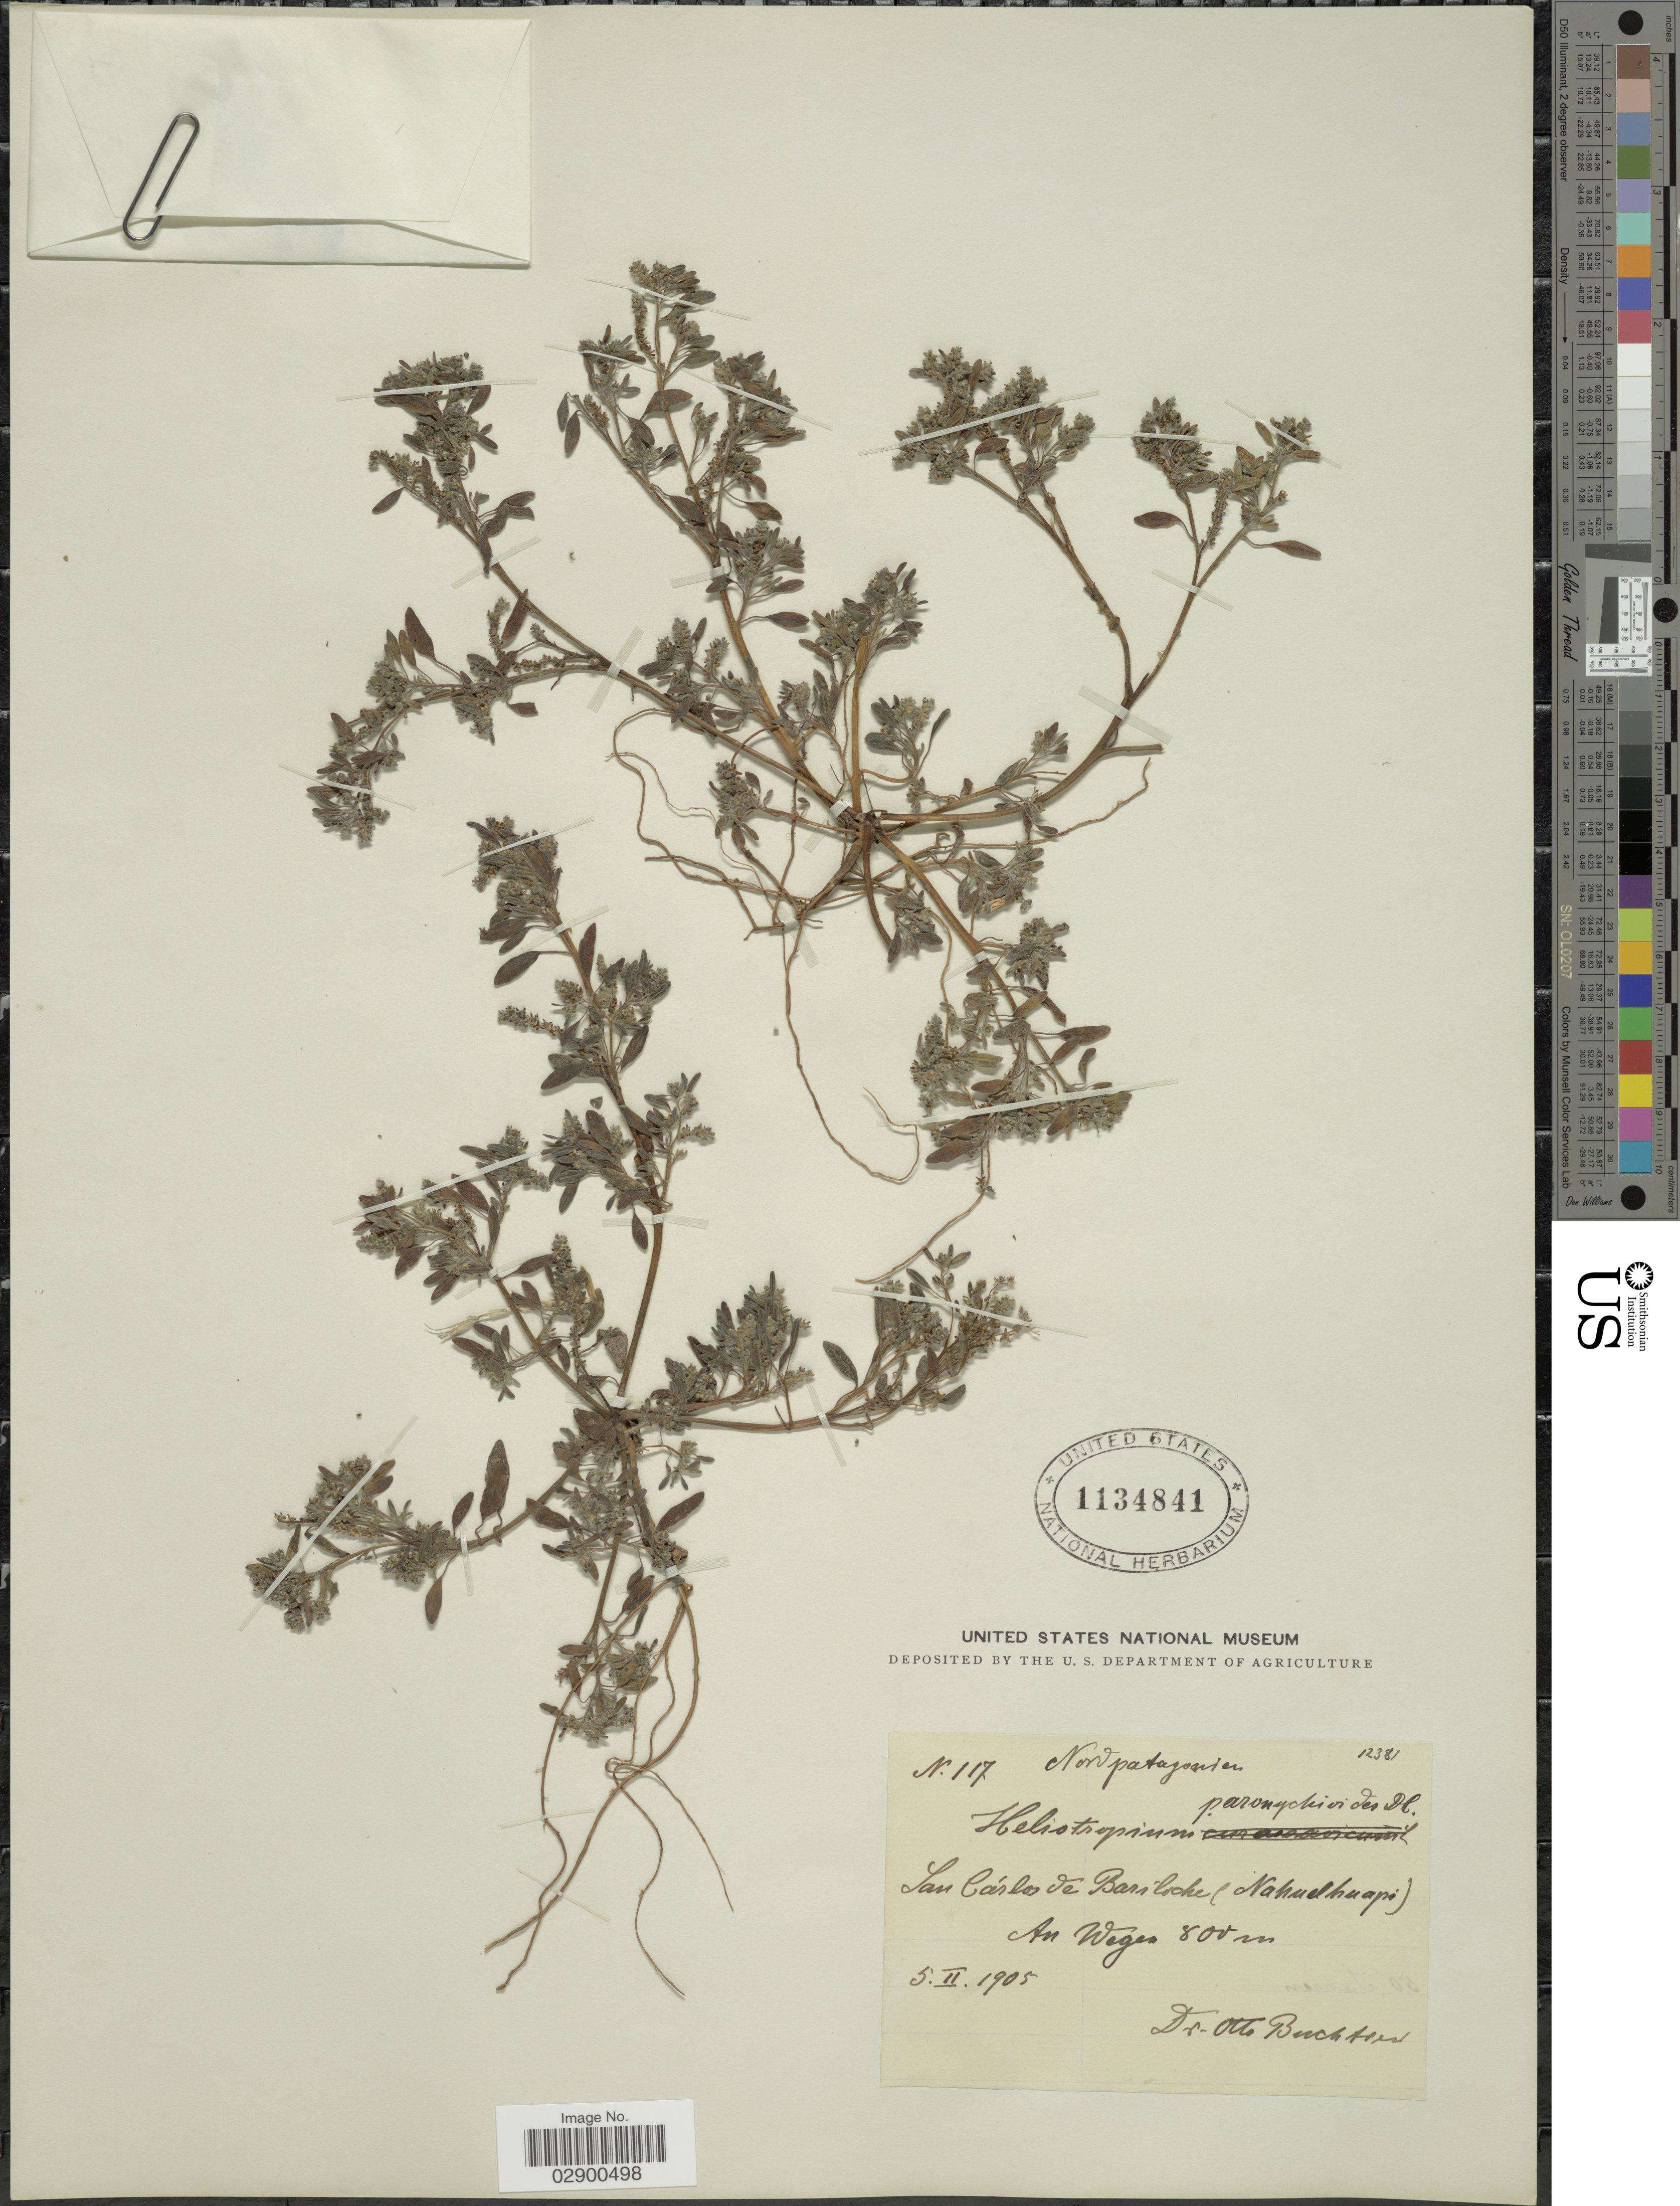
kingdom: Plantae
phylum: Tracheophyta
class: Magnoliopsida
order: Boraginales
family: Heliotropiaceae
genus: Heliotropium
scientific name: Heliotropium paronychioides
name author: DC.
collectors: O. Buchtien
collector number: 117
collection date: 1905-02-05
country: Argentina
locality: San Cárlos de Bariloche (Nahuelhuapi), An Wegen.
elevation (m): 800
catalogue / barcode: US 1134841